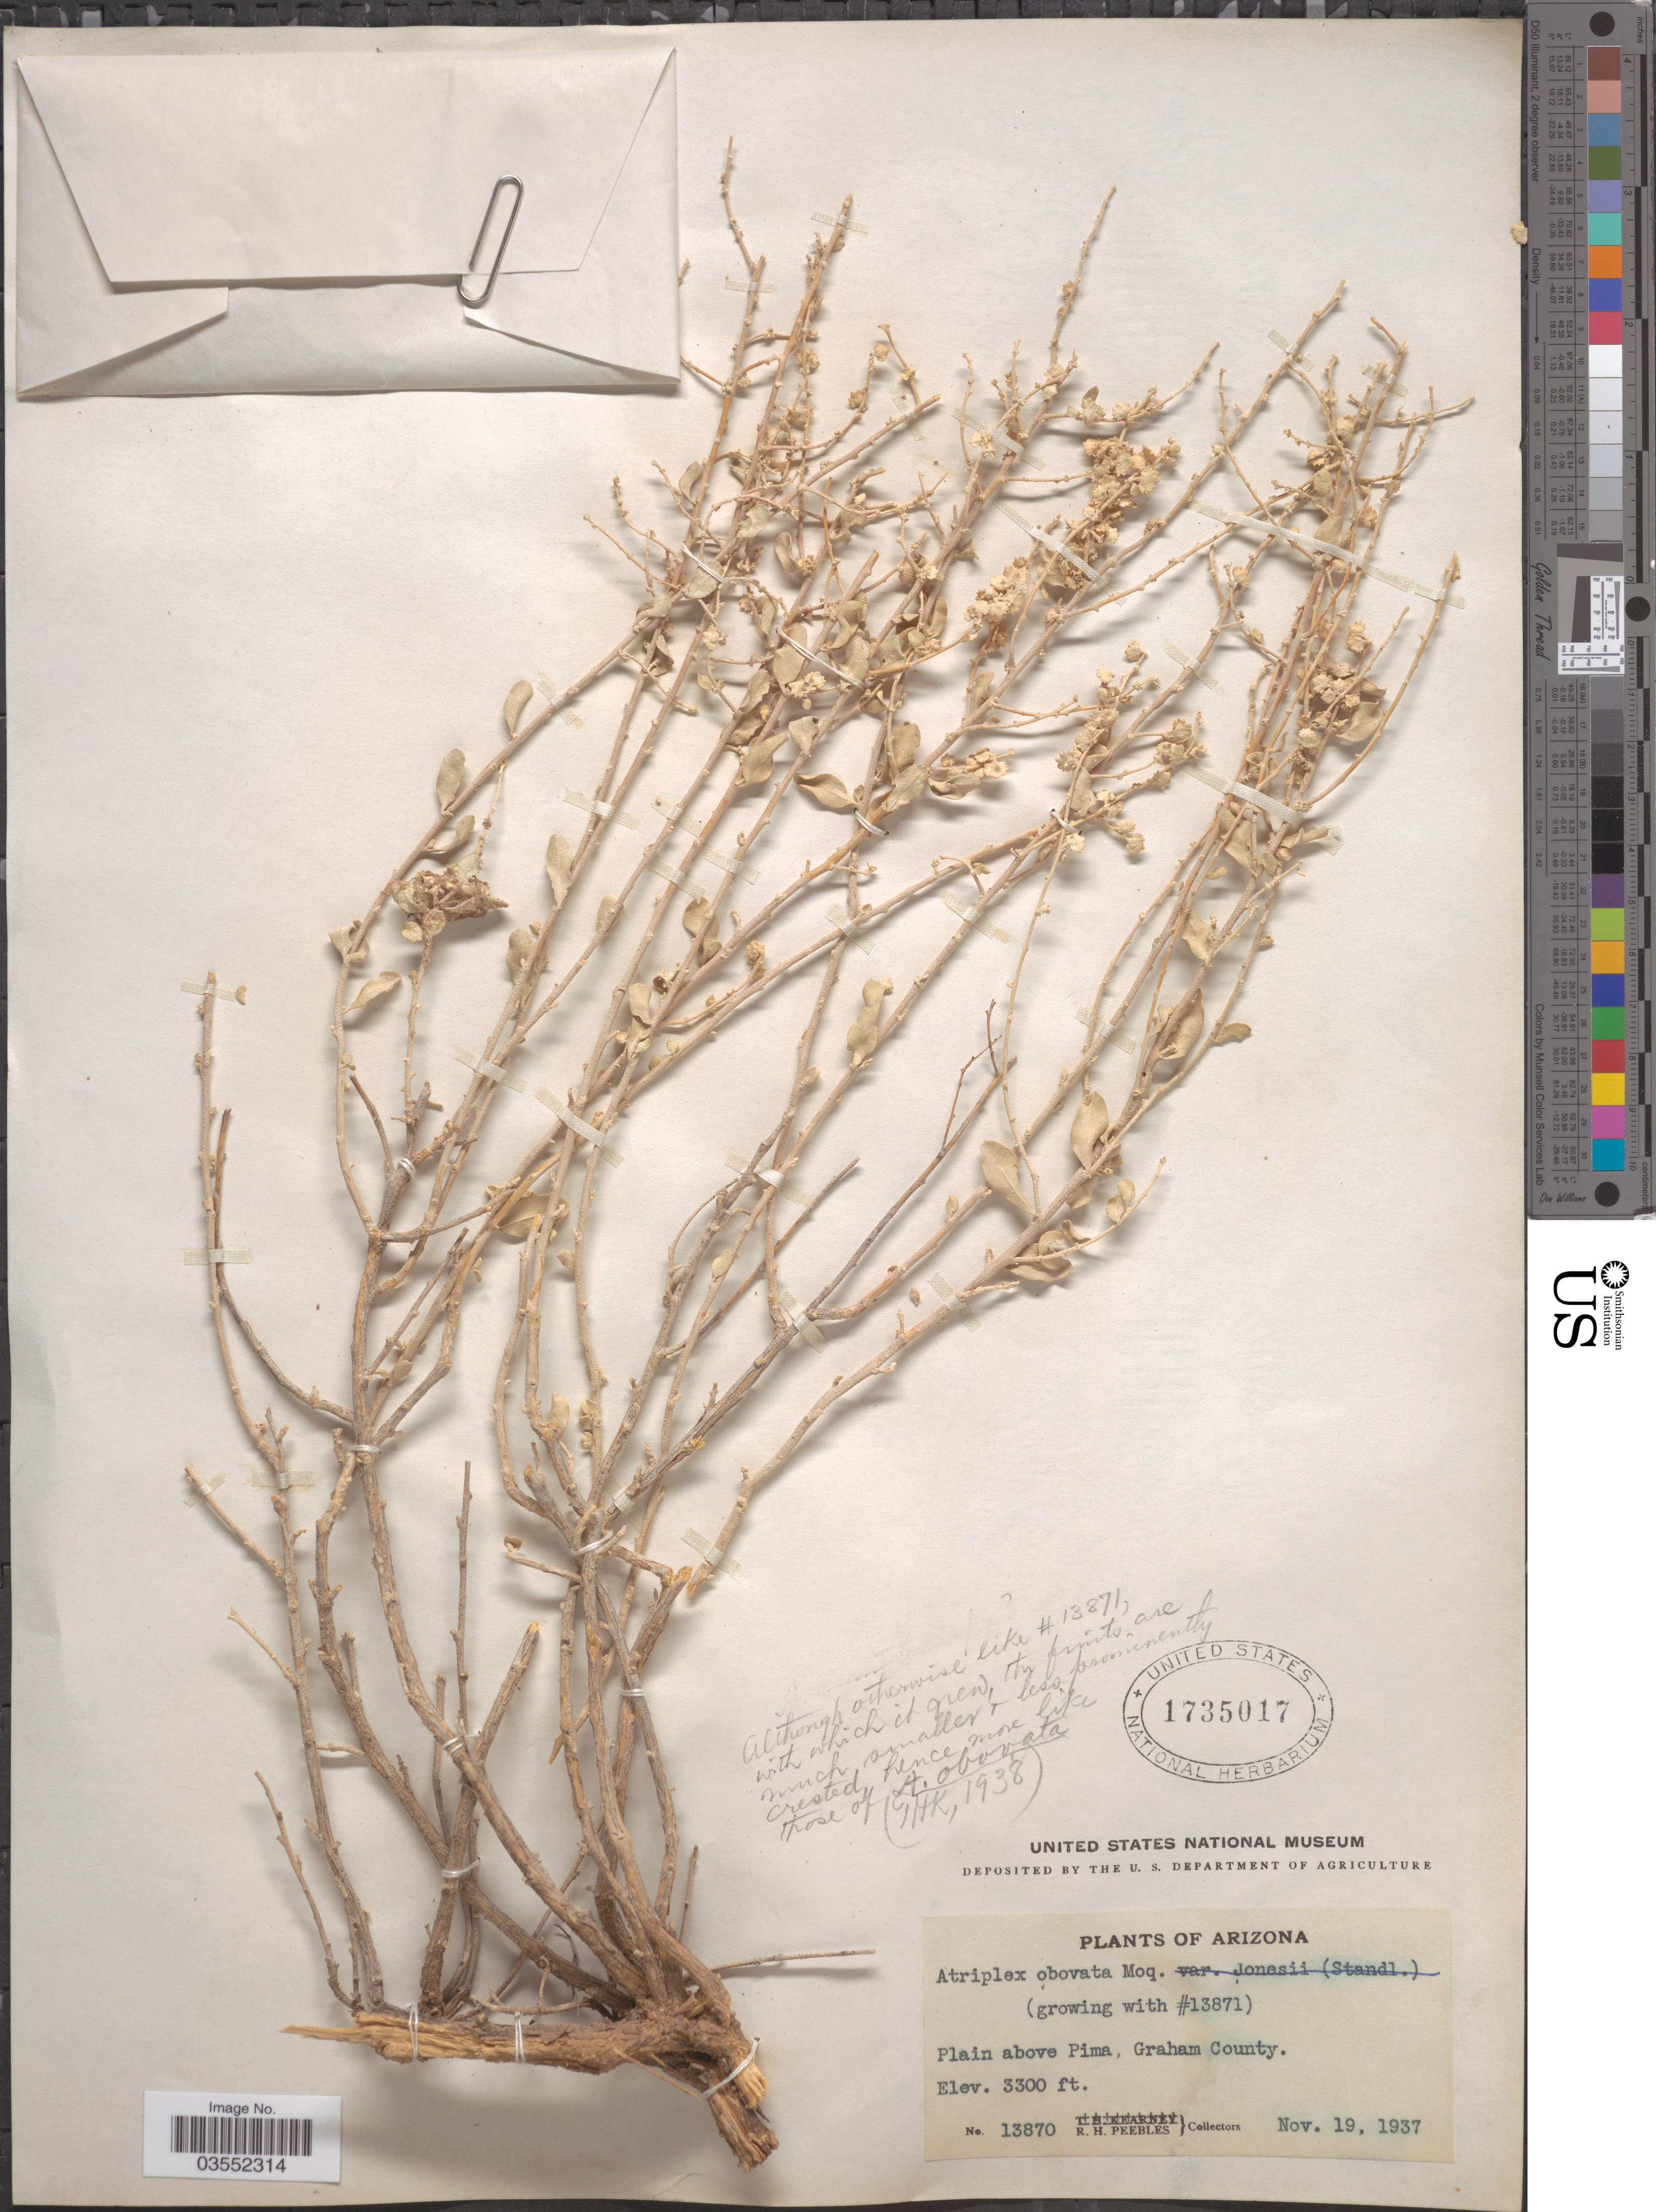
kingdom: Plantae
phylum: Tracheophyta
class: Magnoliopsida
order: Caryophyllales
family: Amaranthaceae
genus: Atriplex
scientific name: Atriplex obovata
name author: Moq.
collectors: R. H. Peebles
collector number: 13870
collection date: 1937-11-19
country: United States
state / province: Arizona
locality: Plain above Pima, Graham County.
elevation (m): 1006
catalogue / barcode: US 1735017